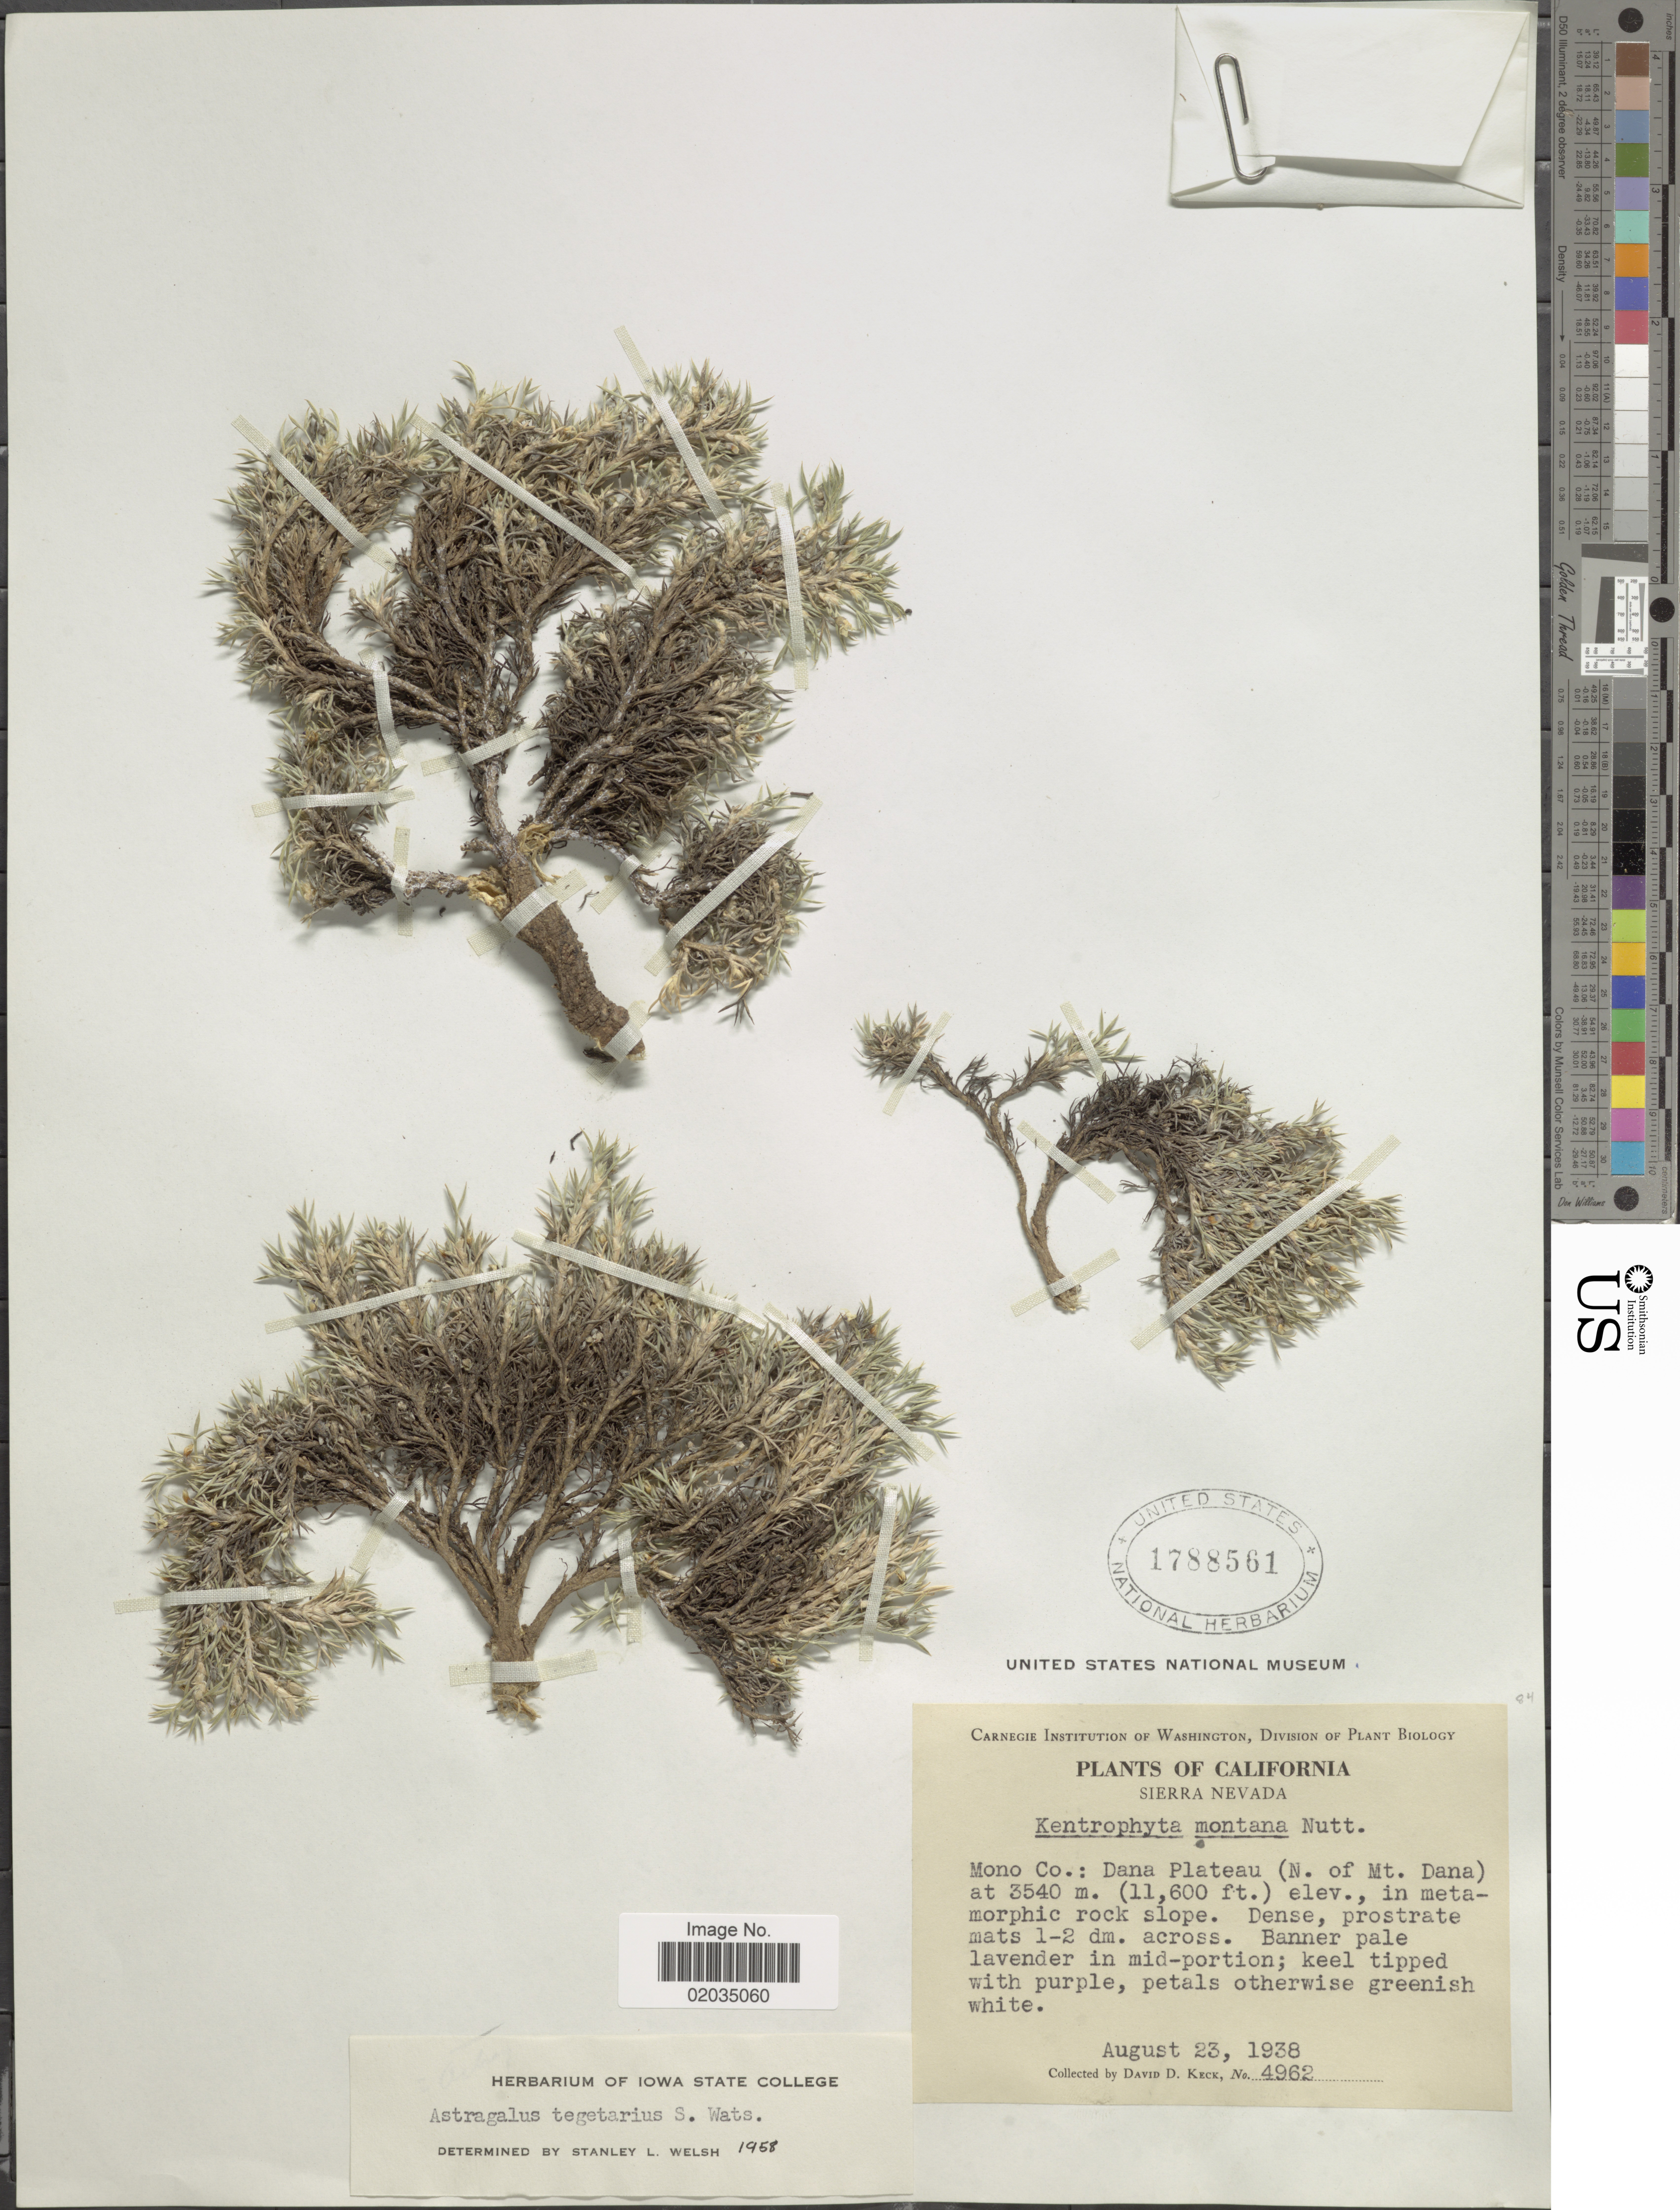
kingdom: Plantae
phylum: Tracheophyta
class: Magnoliopsida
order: Fabales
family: Fabaceae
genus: Astragalus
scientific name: Astragalus tegetarioides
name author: M.E. Jones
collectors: D. D. Keck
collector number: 4962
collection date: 1938-08-23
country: United States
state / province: California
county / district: Mono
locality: Sierra Nevada, Mono Co.; Dana Plateau (N. of Mt. Dana)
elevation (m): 3540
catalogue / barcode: US 1788561